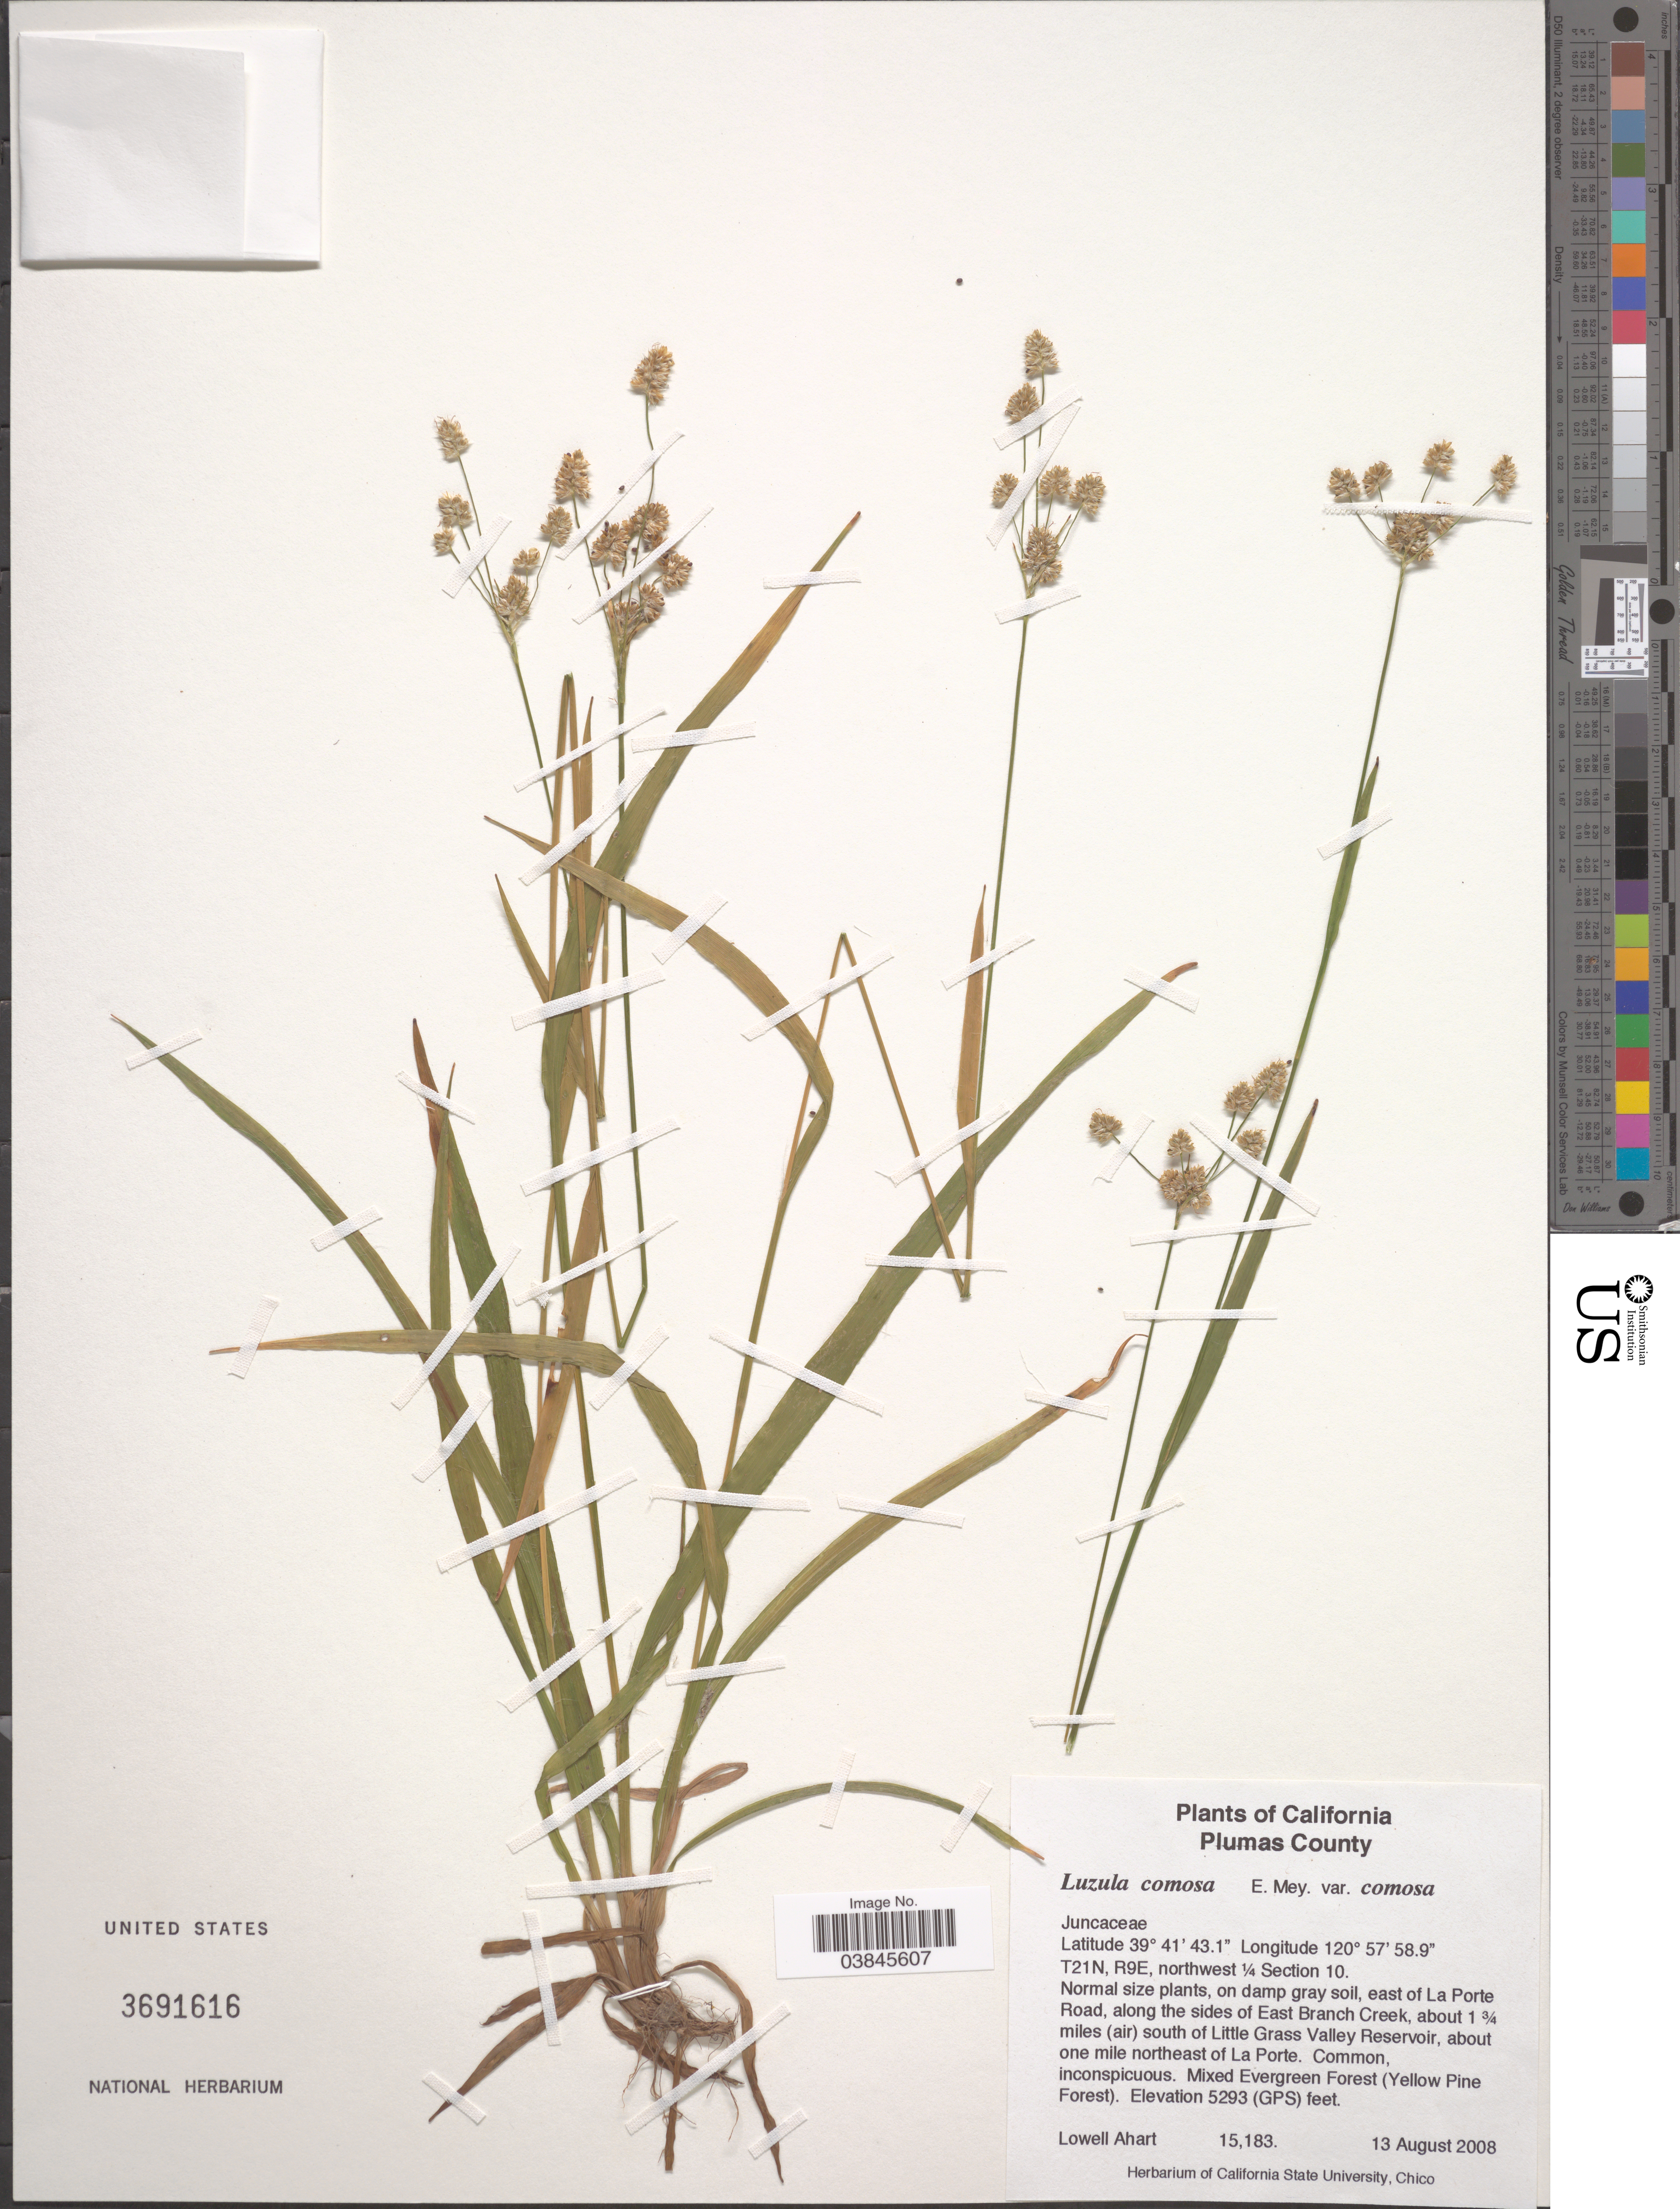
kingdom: Plantae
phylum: Tracheophyta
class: Liliopsida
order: Poales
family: Juncaceae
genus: Luzula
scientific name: Luzula comosa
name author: E. Mey.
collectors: L. Ahart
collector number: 15183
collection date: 2008-08-13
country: United States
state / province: California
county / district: Plumas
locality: Plumas County. T21N, R9E, northwest ¼ Section 10. East of La Porte Road, along the sides of East Branch Creek, about 1¾ miles (air) south of Little Grass Valley Reservoir, about one mile northeast of La Porte.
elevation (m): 1613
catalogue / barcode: US 3691616